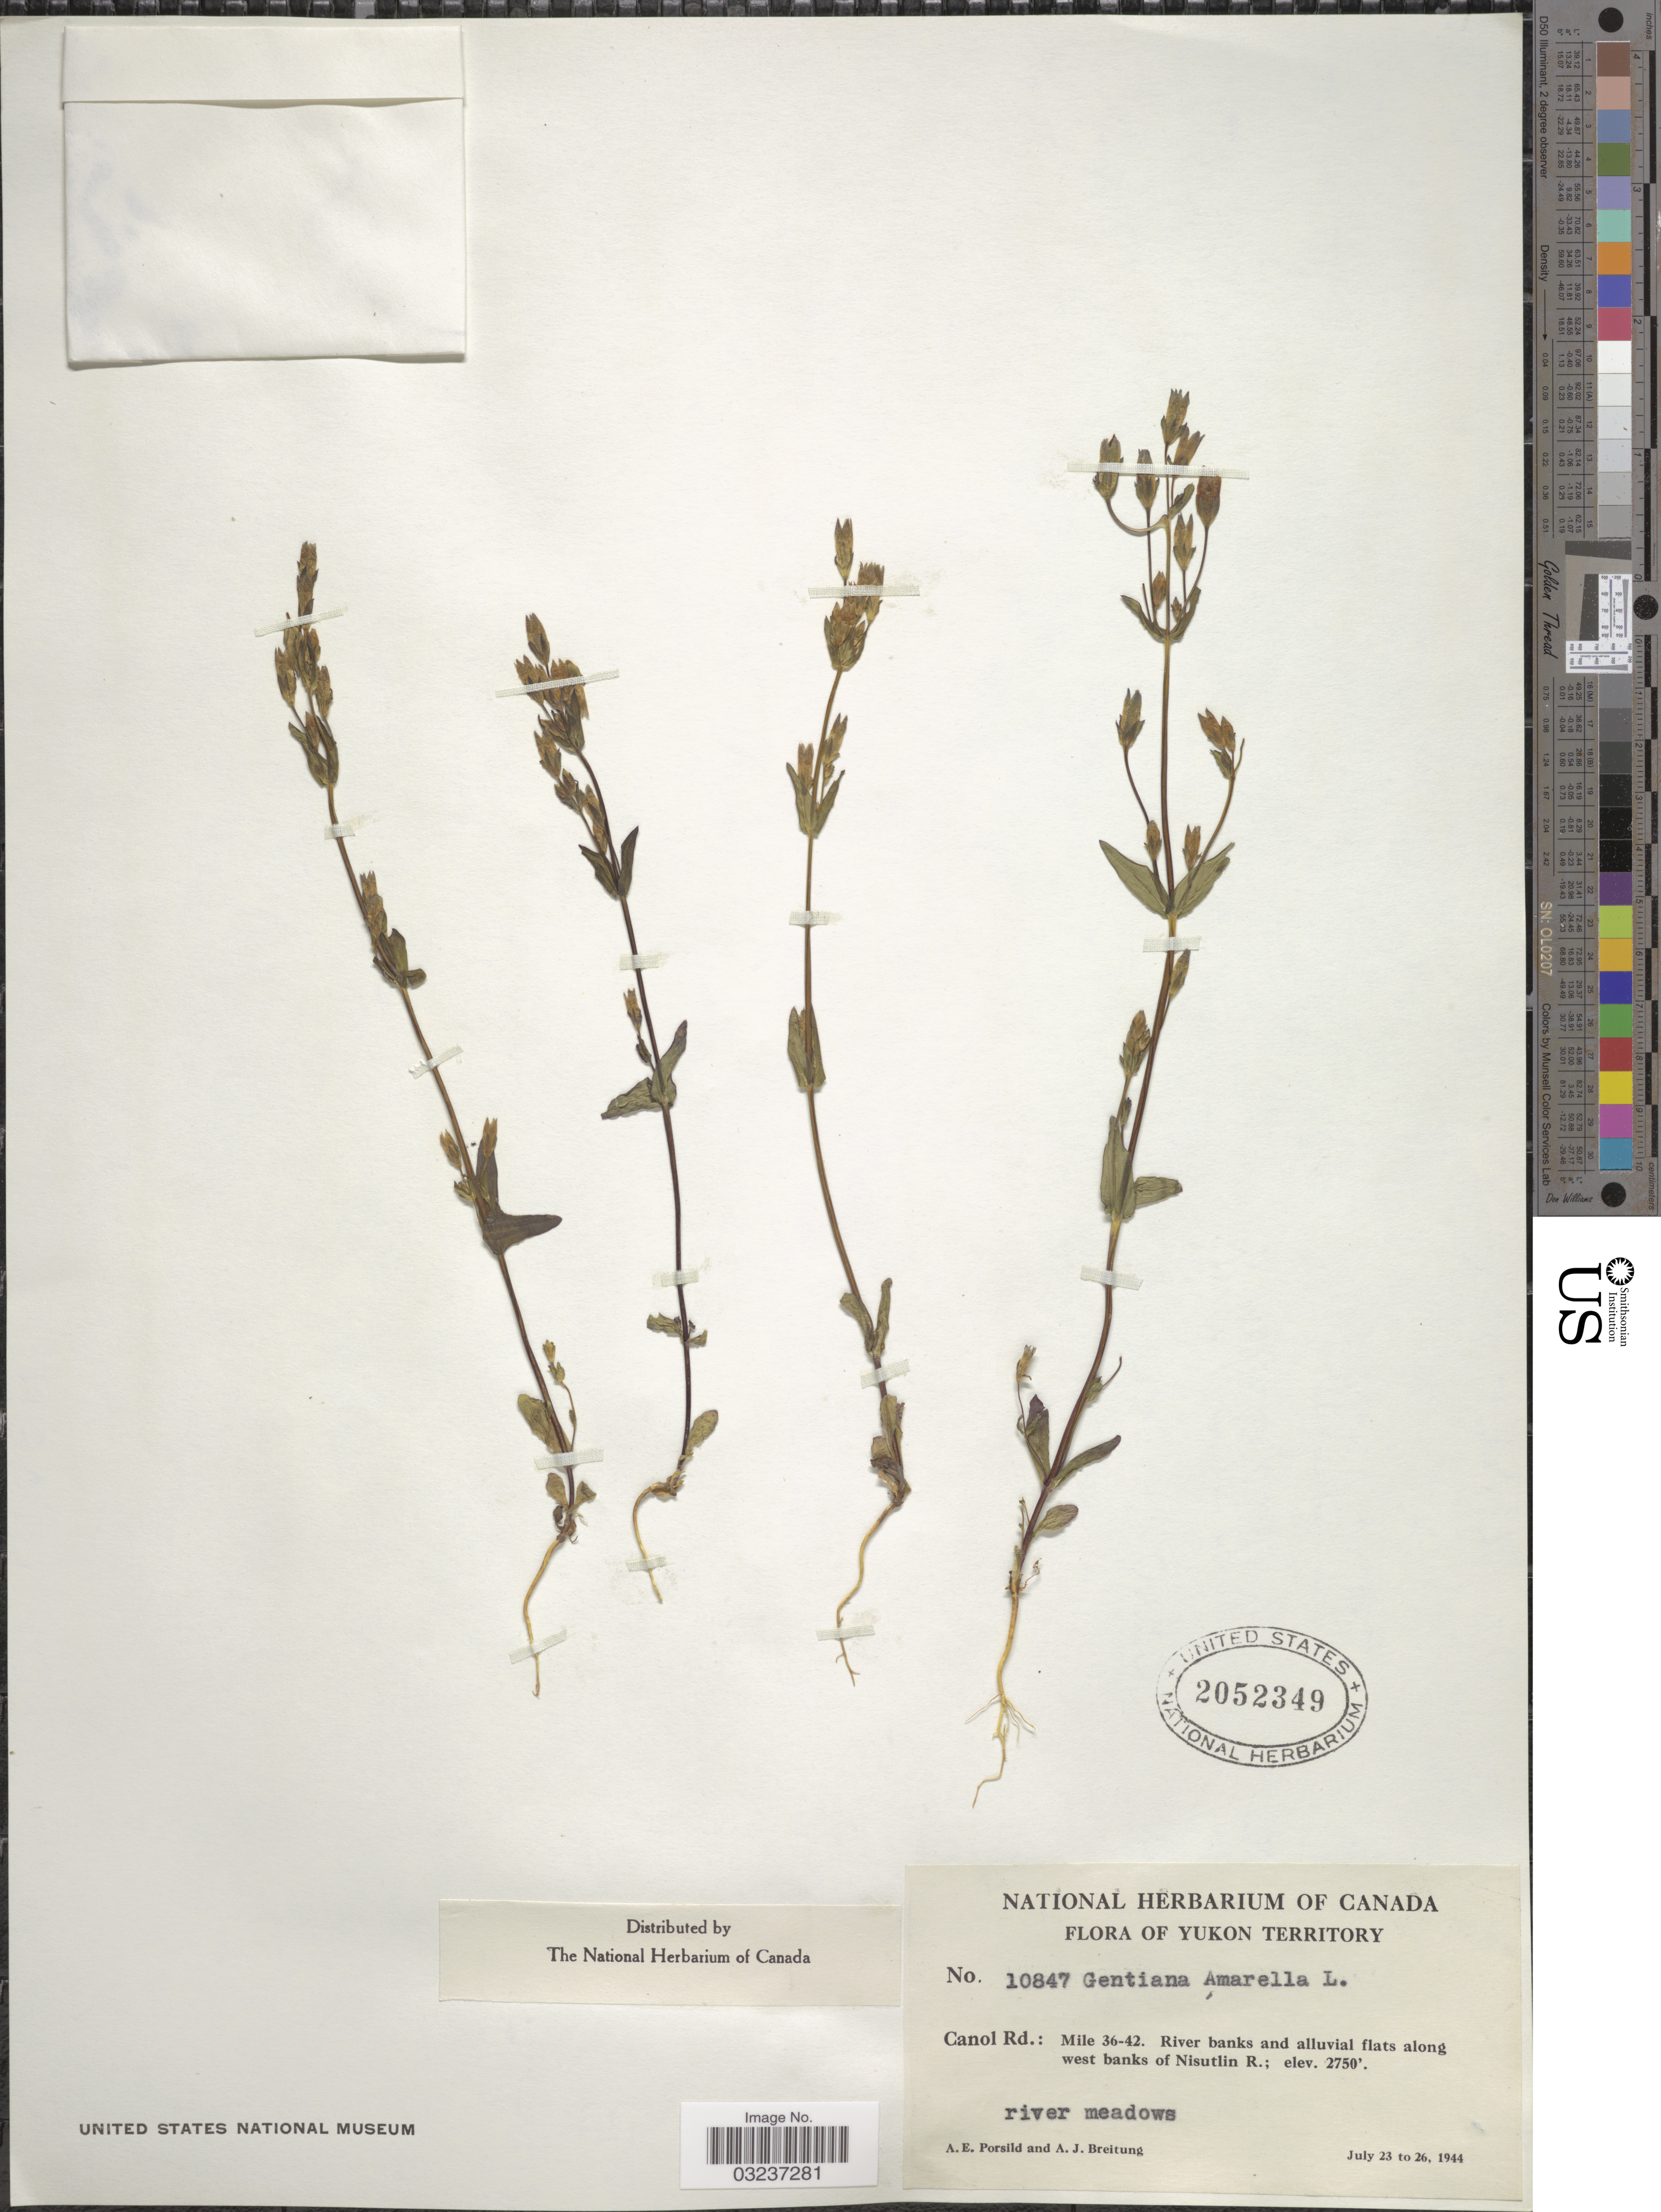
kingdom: Plantae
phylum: Tracheophyta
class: Magnoliopsida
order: Gentianales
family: Gentianaceae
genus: Gentianella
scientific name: Gentianella amarella subsp. acuta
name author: (Michx.) J.M. Gillett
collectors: A. E. Porsild & A. Breitung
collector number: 10847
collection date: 1944-07-23/1944-07-26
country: Canada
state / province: Yukon Territory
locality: Canol Rd.: Mile 36-42. Along banks of Nisutlin R.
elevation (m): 838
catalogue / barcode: US 2052349